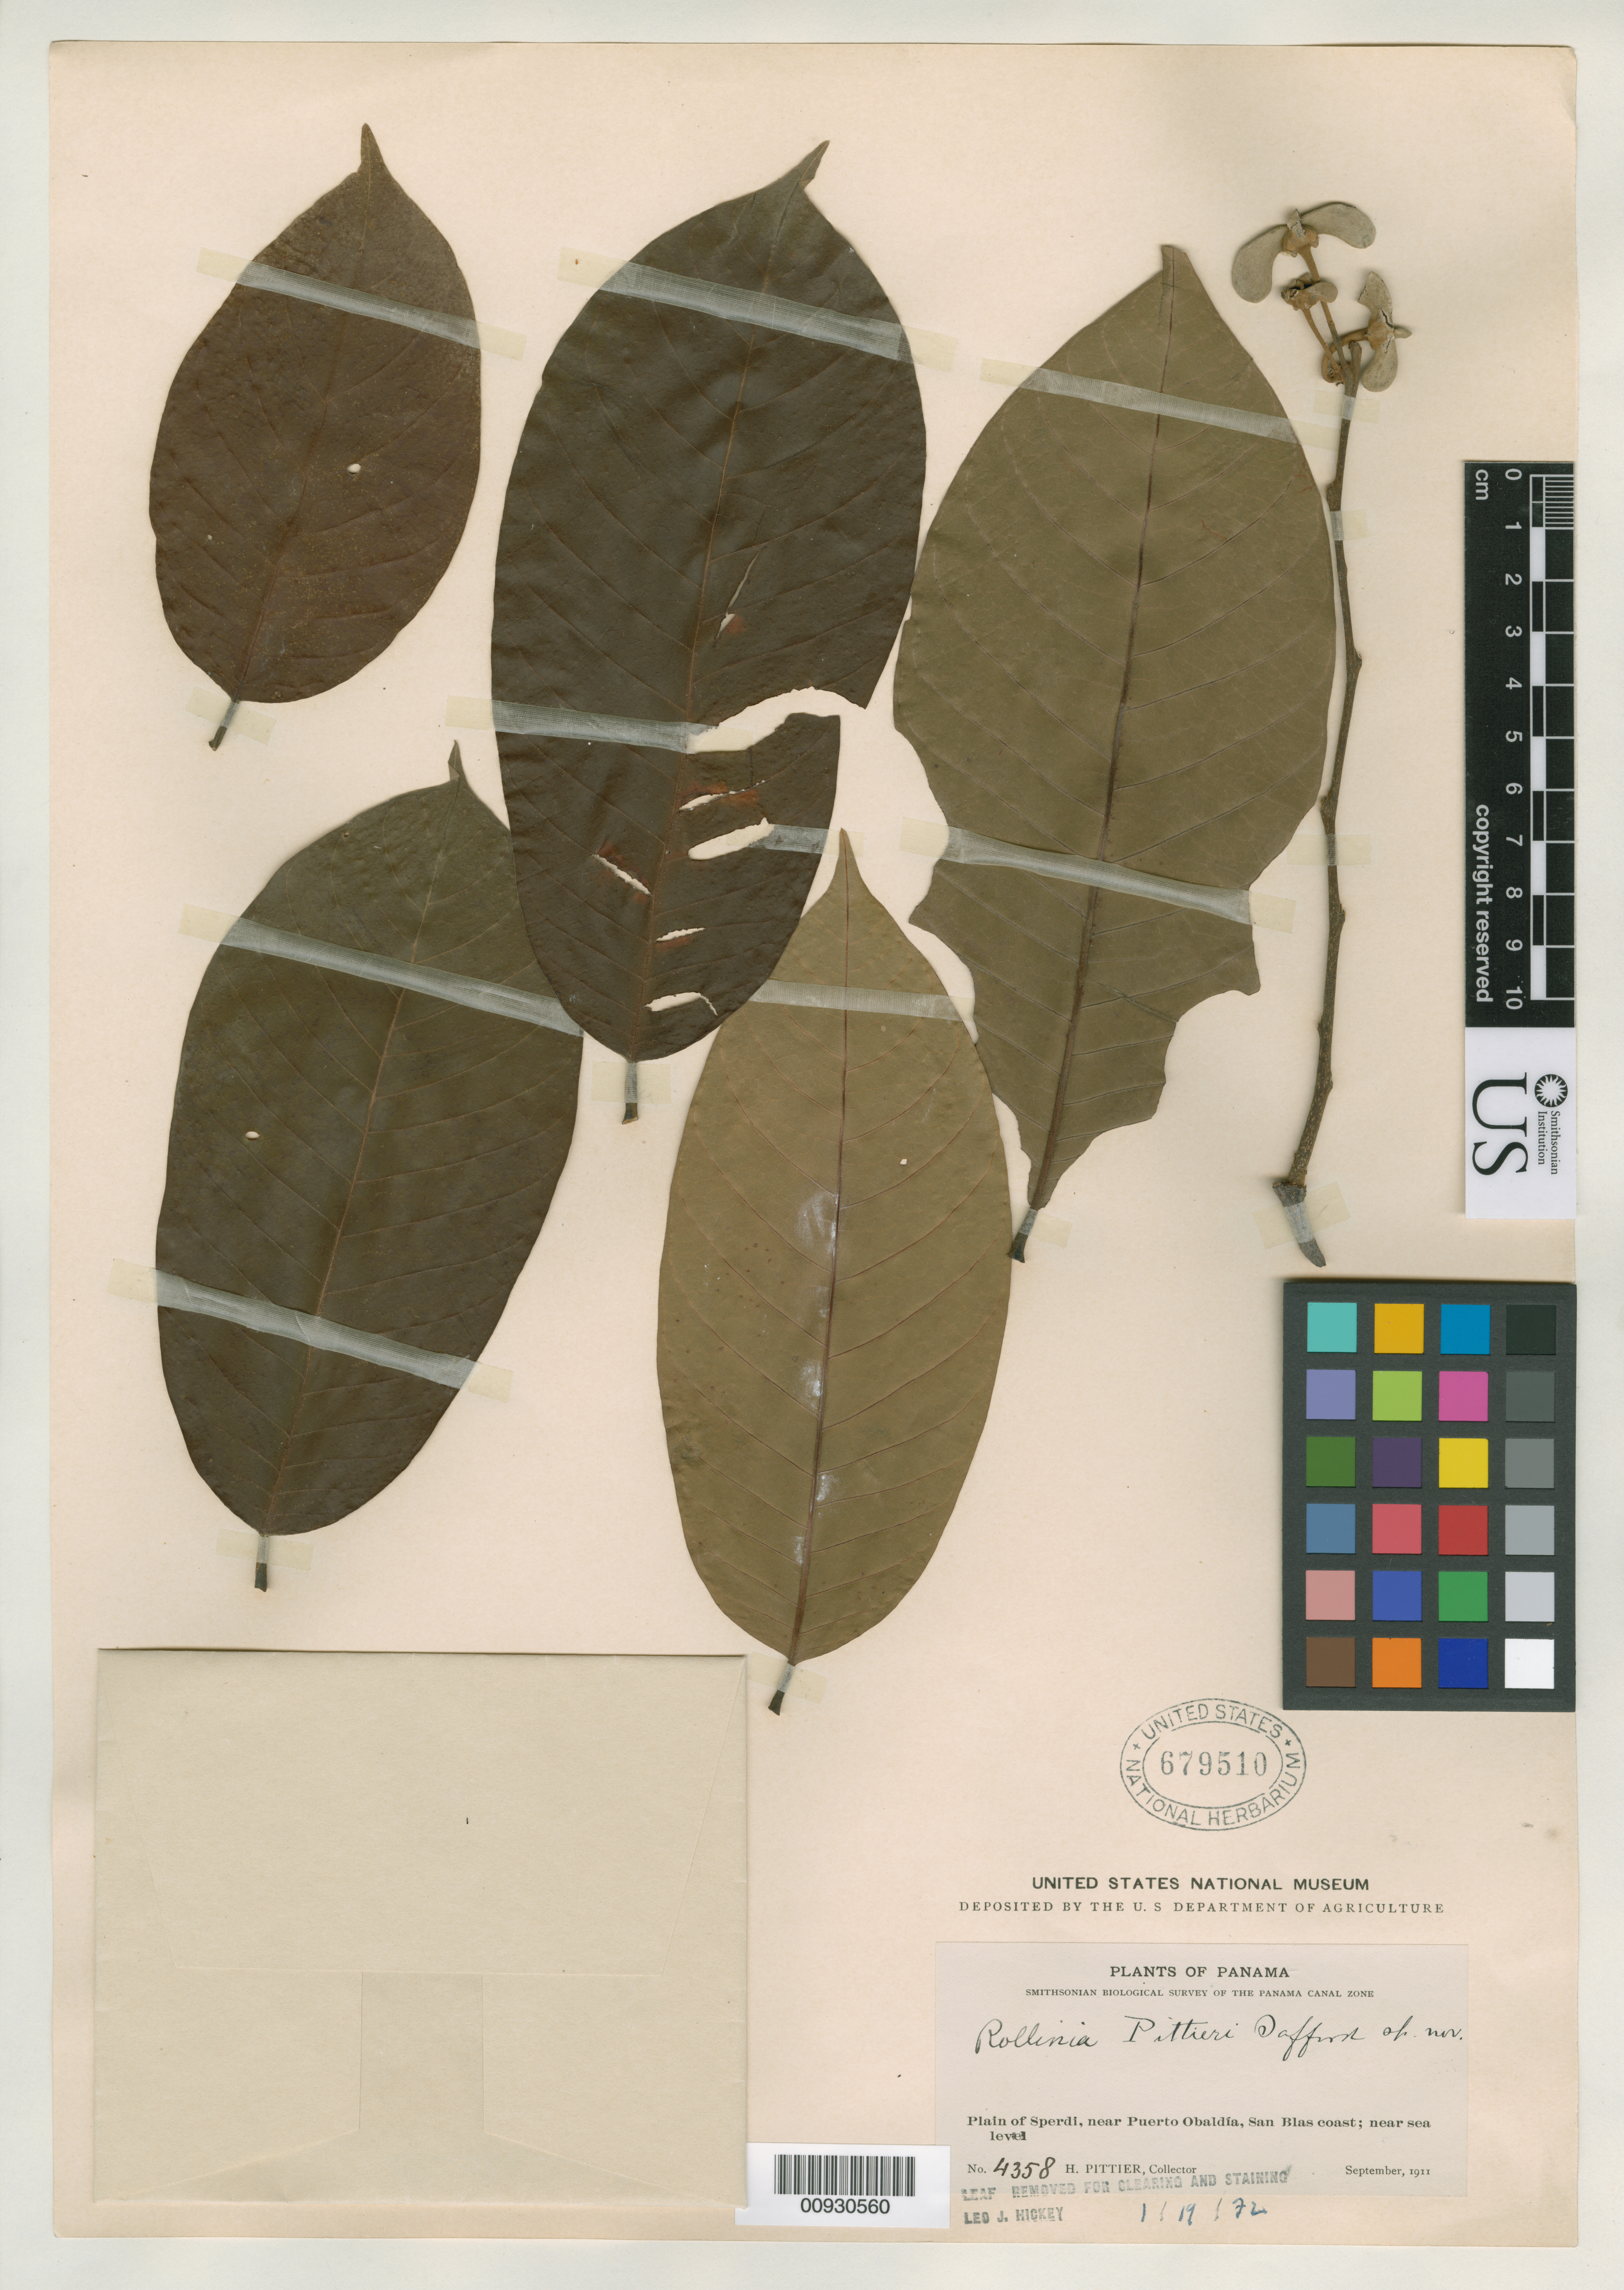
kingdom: Plantae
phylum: Tracheophyta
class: Magnoliopsida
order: Magnoliales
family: Annonaceae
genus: Rollinia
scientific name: Rollinia pittieri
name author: Saff.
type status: Isotype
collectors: H. F. Pittier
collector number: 4358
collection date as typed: Sep 1911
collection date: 1911-09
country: Panama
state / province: Kuna Yala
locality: Plain of Sperdi, near Puerto Obaldía.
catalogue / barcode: US 679510